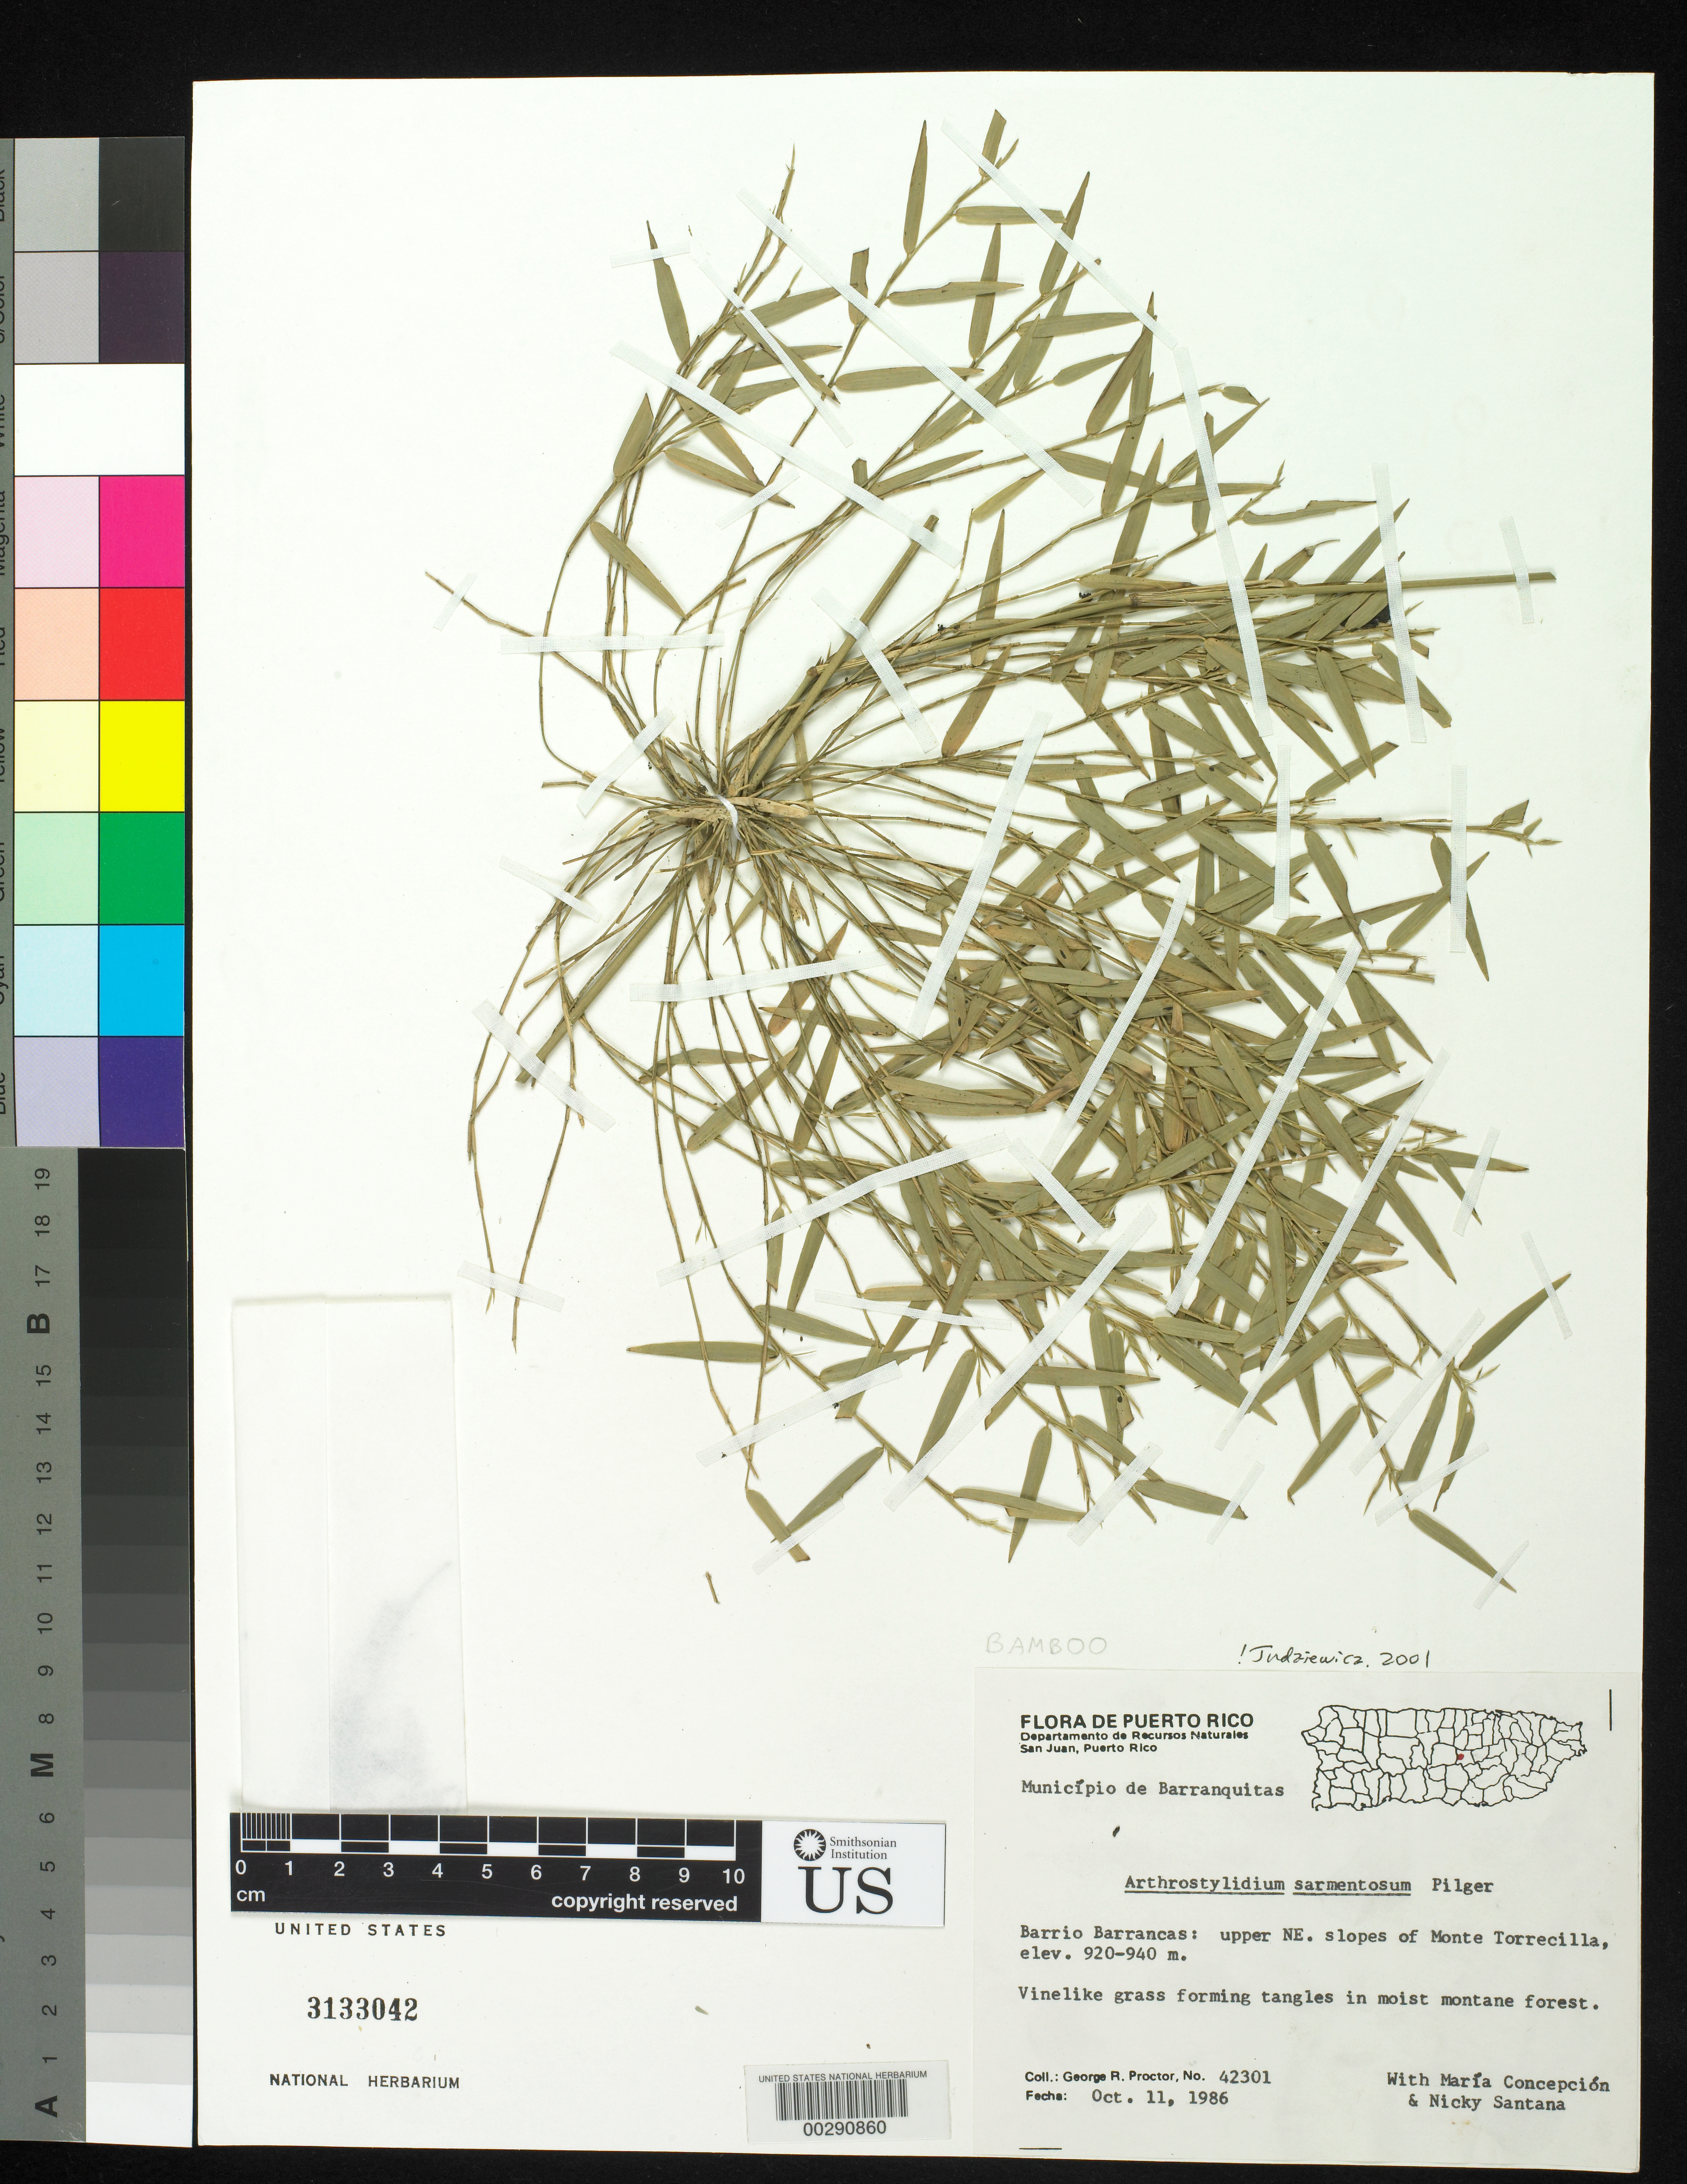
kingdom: Plantae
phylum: Tracheophyta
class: Liliopsida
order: Poales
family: Poaceae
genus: Arthrostylidium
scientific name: Arthrostylidium sarmentosum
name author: Pilg. in Urb.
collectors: G. R. Proctor, M. Concepcion & N. Santana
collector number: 42301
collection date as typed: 11 Oct 1986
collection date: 1986-10-11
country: Puerto Rico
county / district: Barranquitas Mun.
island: Greater Antilles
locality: Barrio barrancas: upper ne slopes of monte torrecilla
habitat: Moist montane forest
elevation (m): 920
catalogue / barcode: US 3133042